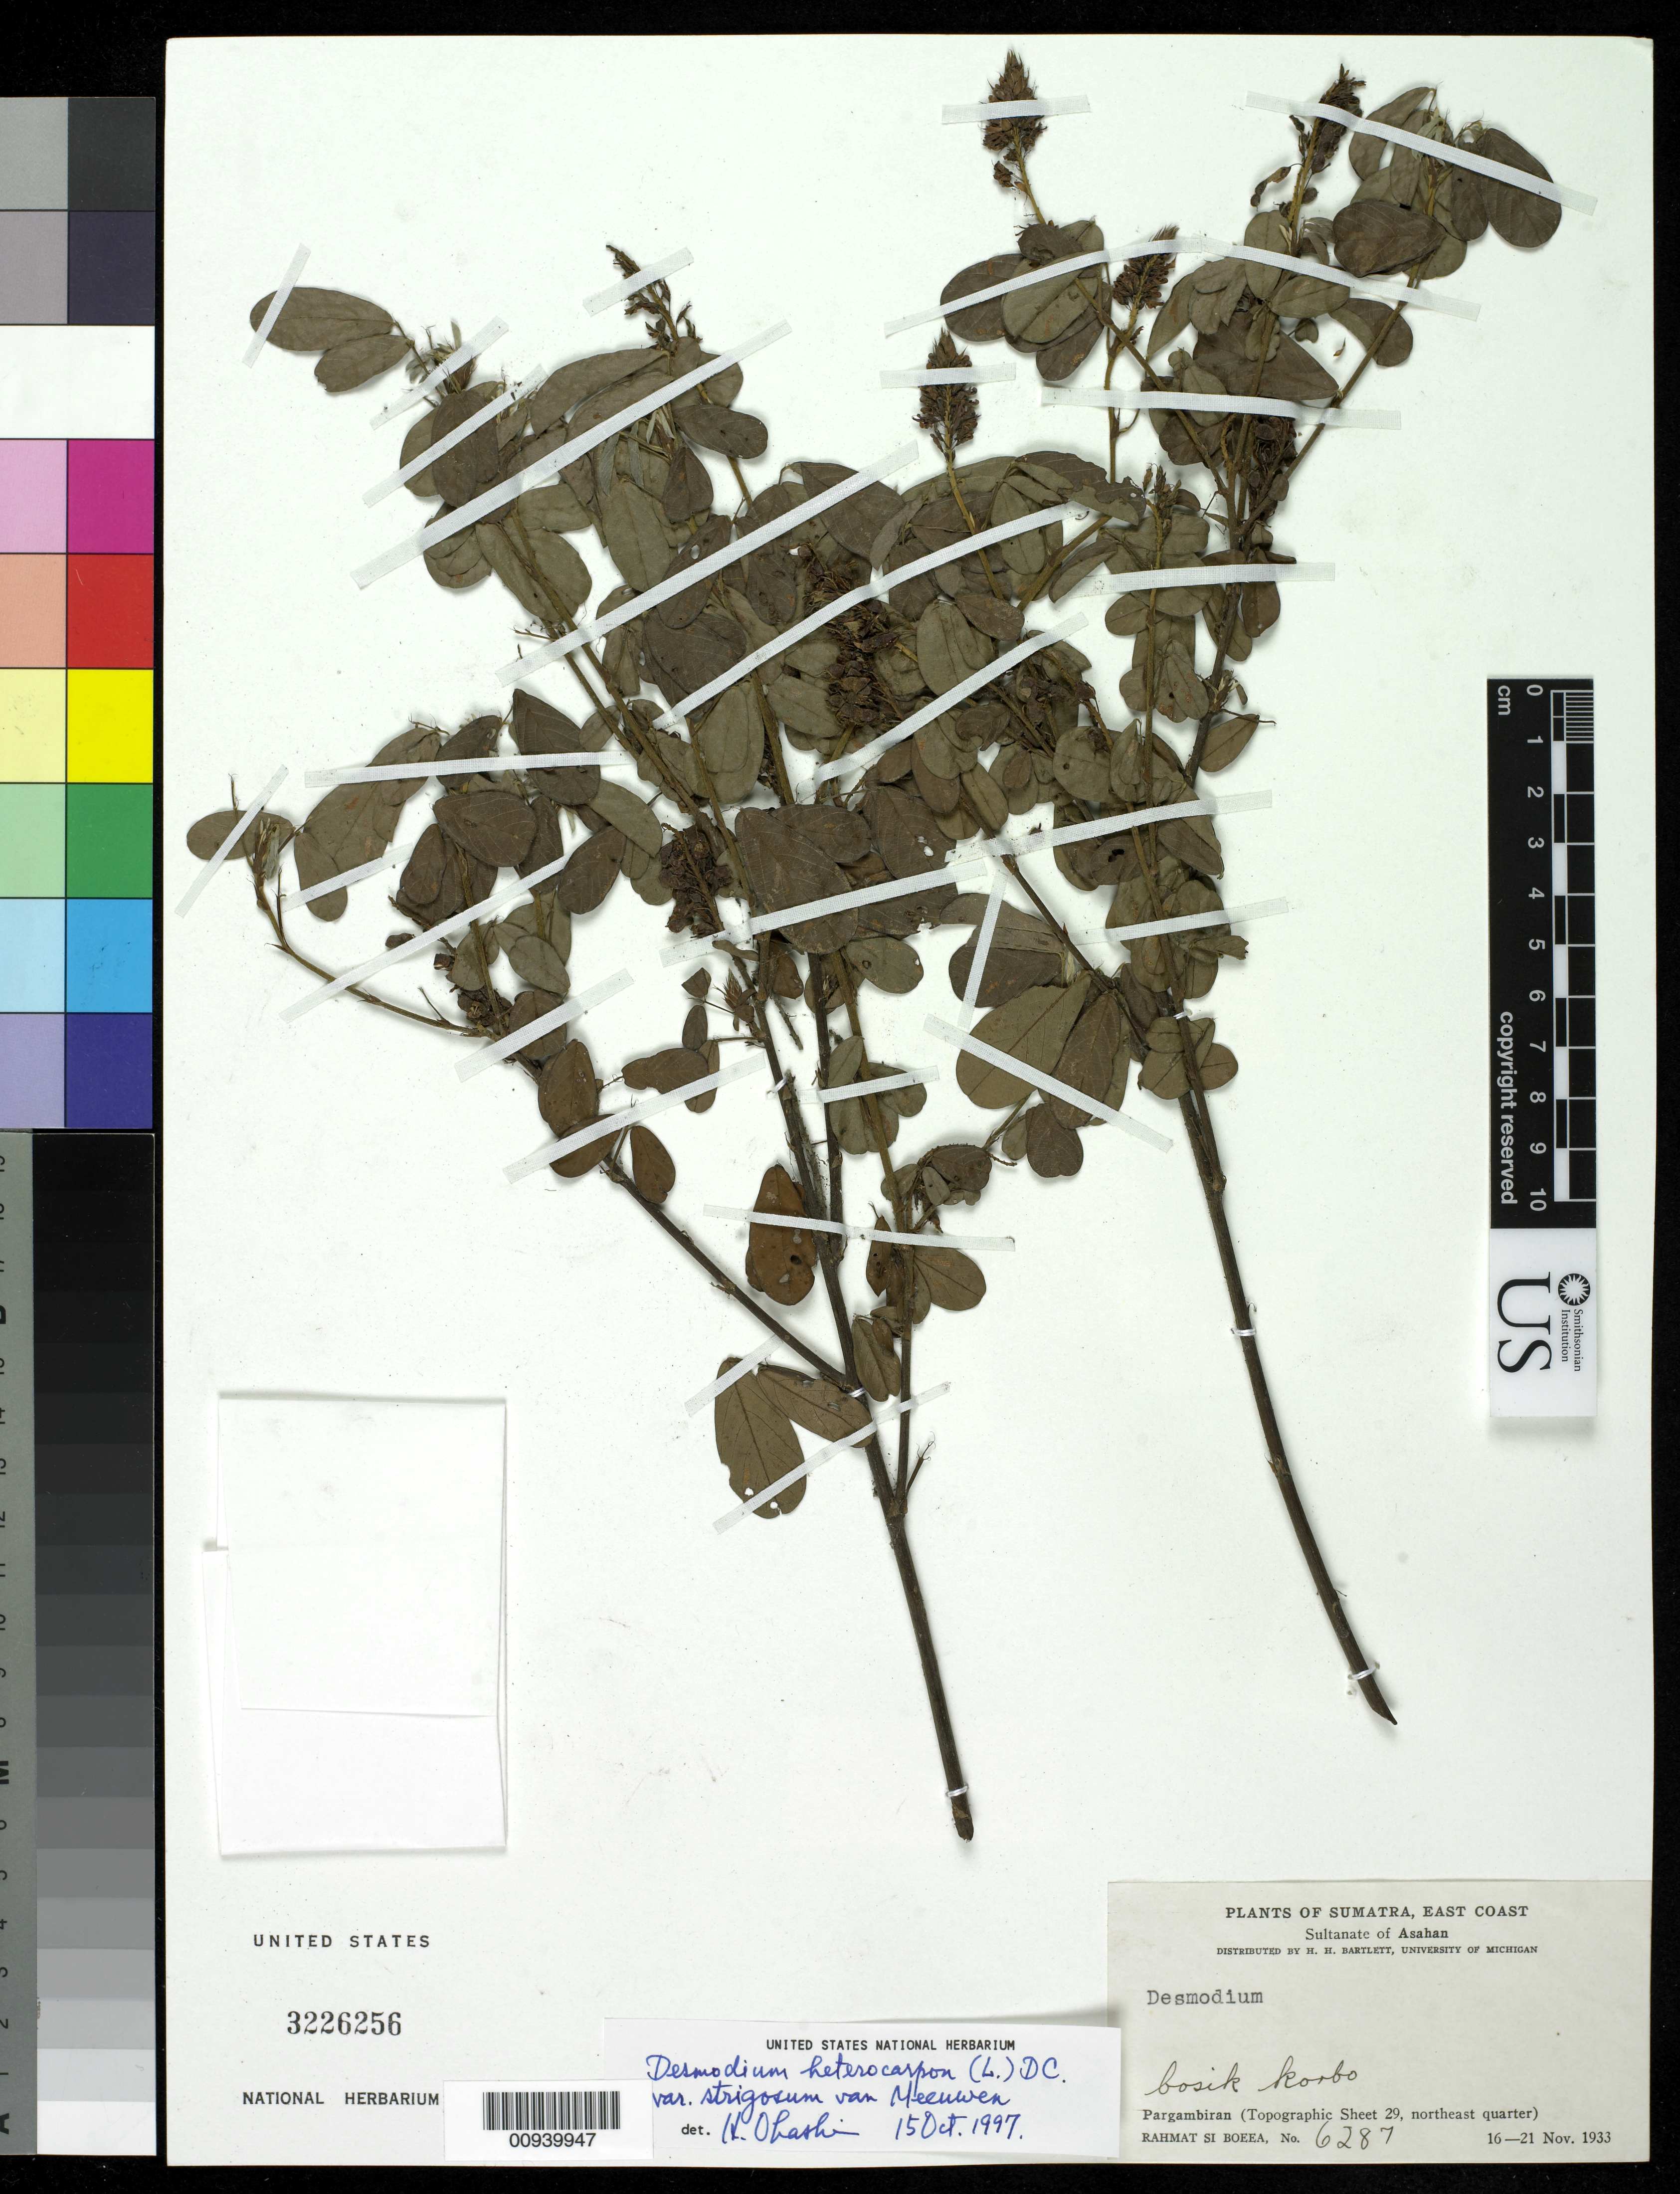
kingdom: Plantae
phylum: Tracheophyta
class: Magnoliopsida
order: Fabales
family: Fabaceae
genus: Grona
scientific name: Grona heterocarpos var. strigosa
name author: (Meeuwen) H. Ohashi & K. Ohashi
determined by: Strong, Mark T., (BOT), Smithsonian Institution - National Museum of Natural History (UNITED STATES)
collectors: Rahmat Si Boeea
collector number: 6287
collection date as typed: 16 Nov 1933 to 21 Nov 1933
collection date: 1933-11-16/1933-11-21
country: Indonesia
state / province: Sumatra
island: Sumatra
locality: Sultanate of Asahan, Pargambiran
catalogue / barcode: US 3226256